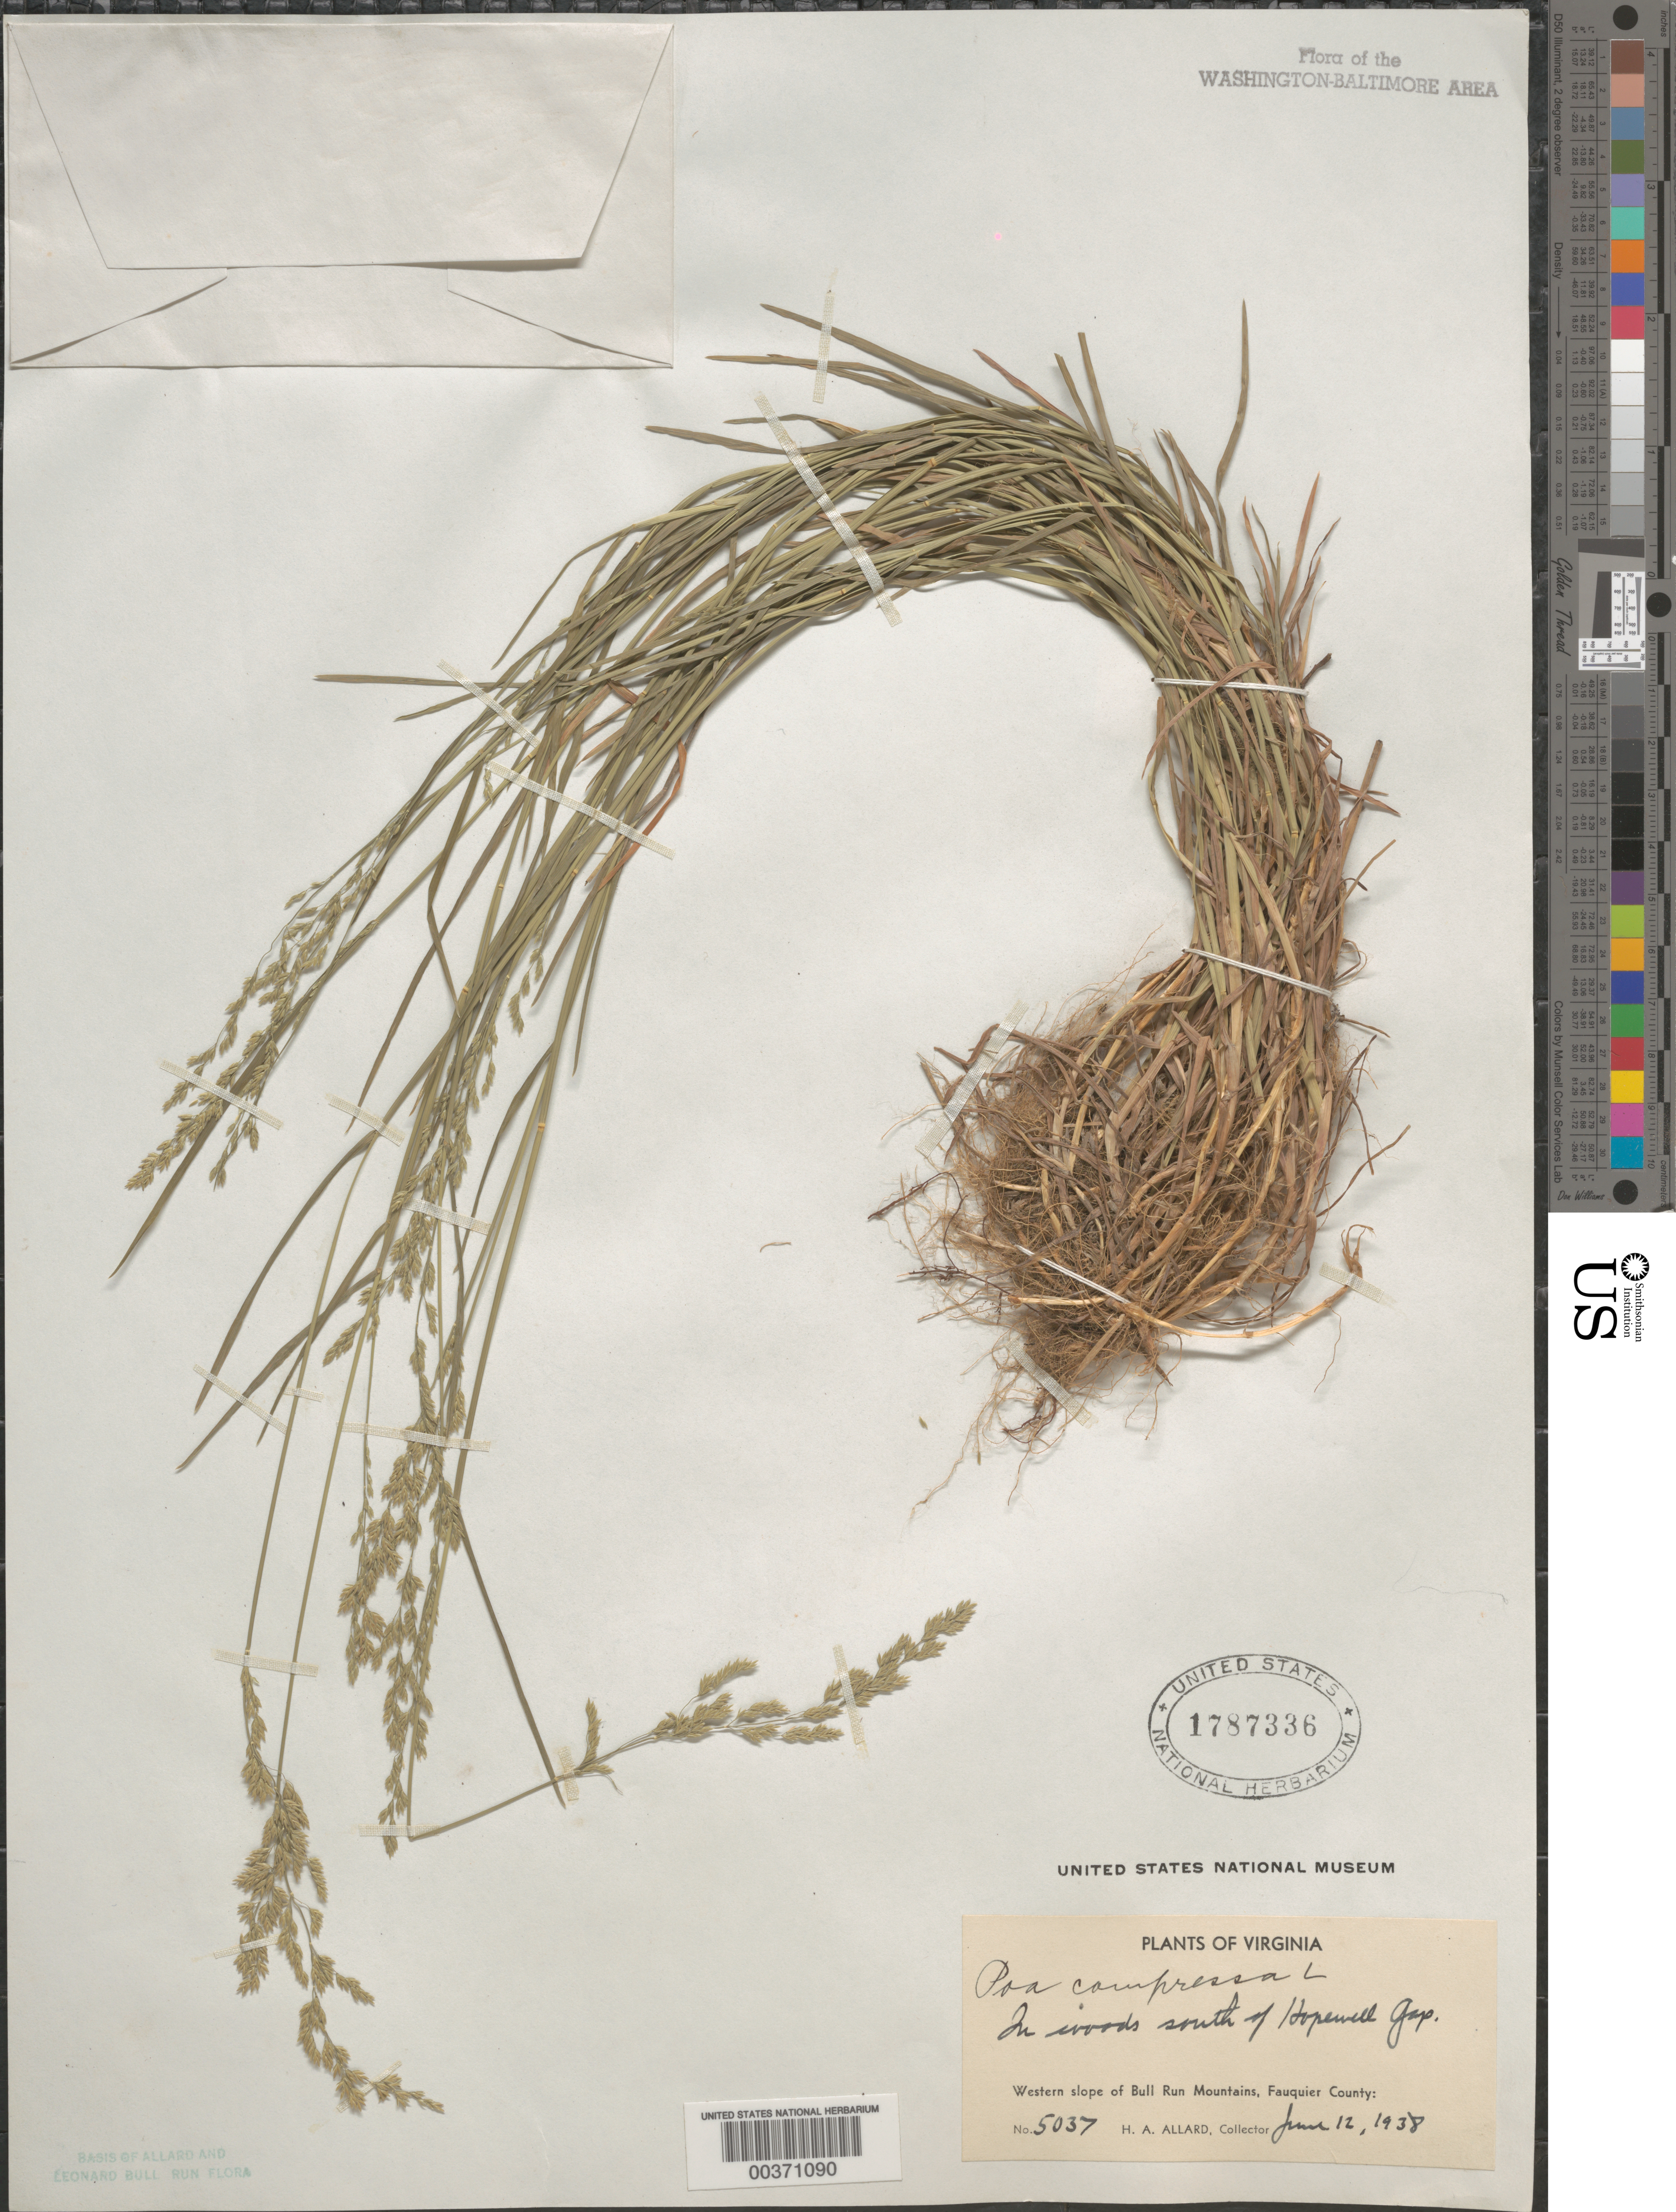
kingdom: Plantae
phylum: Tracheophyta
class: Liliopsida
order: Poales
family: Poaceae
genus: Poa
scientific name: Poa compressa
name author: L.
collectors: H. A. Allard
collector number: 5037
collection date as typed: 12 Jun 1938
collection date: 1938-06-12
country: United States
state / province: Virginia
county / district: Fauquier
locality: South of Hopewell Gap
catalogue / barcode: US 1787336